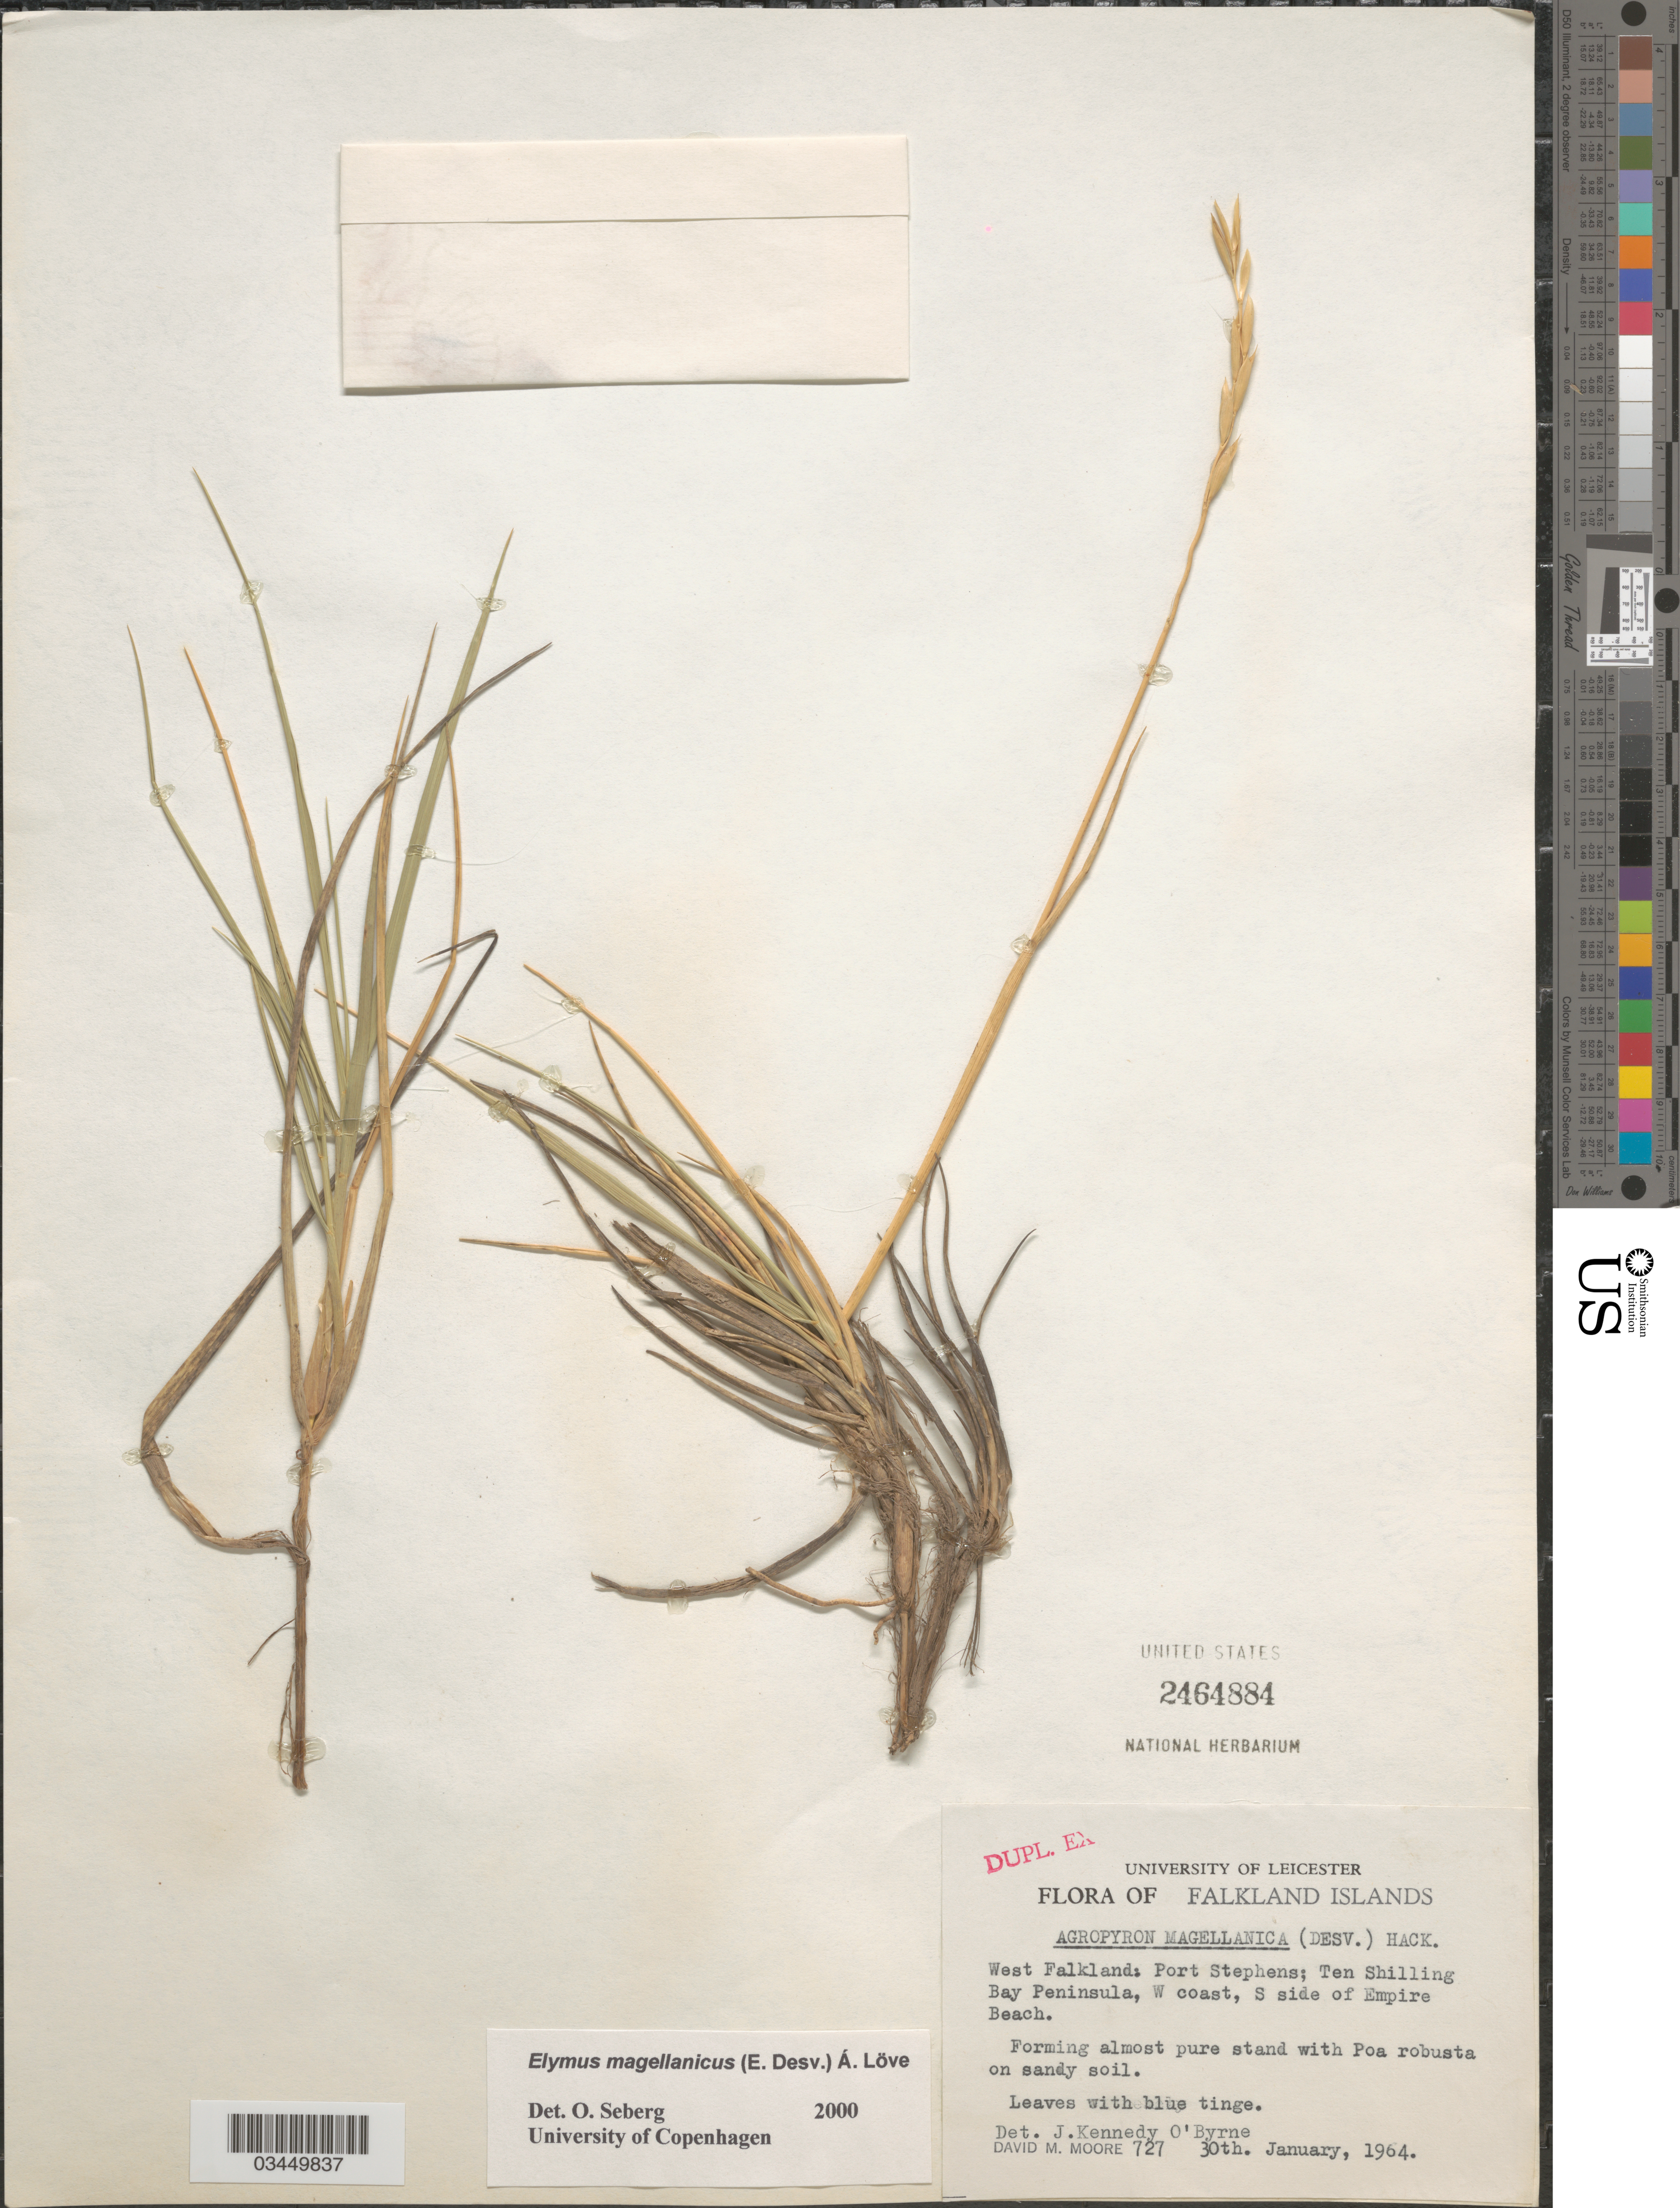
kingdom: Plantae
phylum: Tracheophyta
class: Liliopsida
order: Poales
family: Poaceae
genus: Elymus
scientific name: Elymus magellanicus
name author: (É. Desv.) Á. Löve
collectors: D. Moore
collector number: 727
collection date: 1964-01-30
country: Falkland Islands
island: West Falkland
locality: West Falkland: Port Stephens; Ten Shilling Bay Peninsula, W coast, S side of Empire Beach.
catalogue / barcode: US 2464884